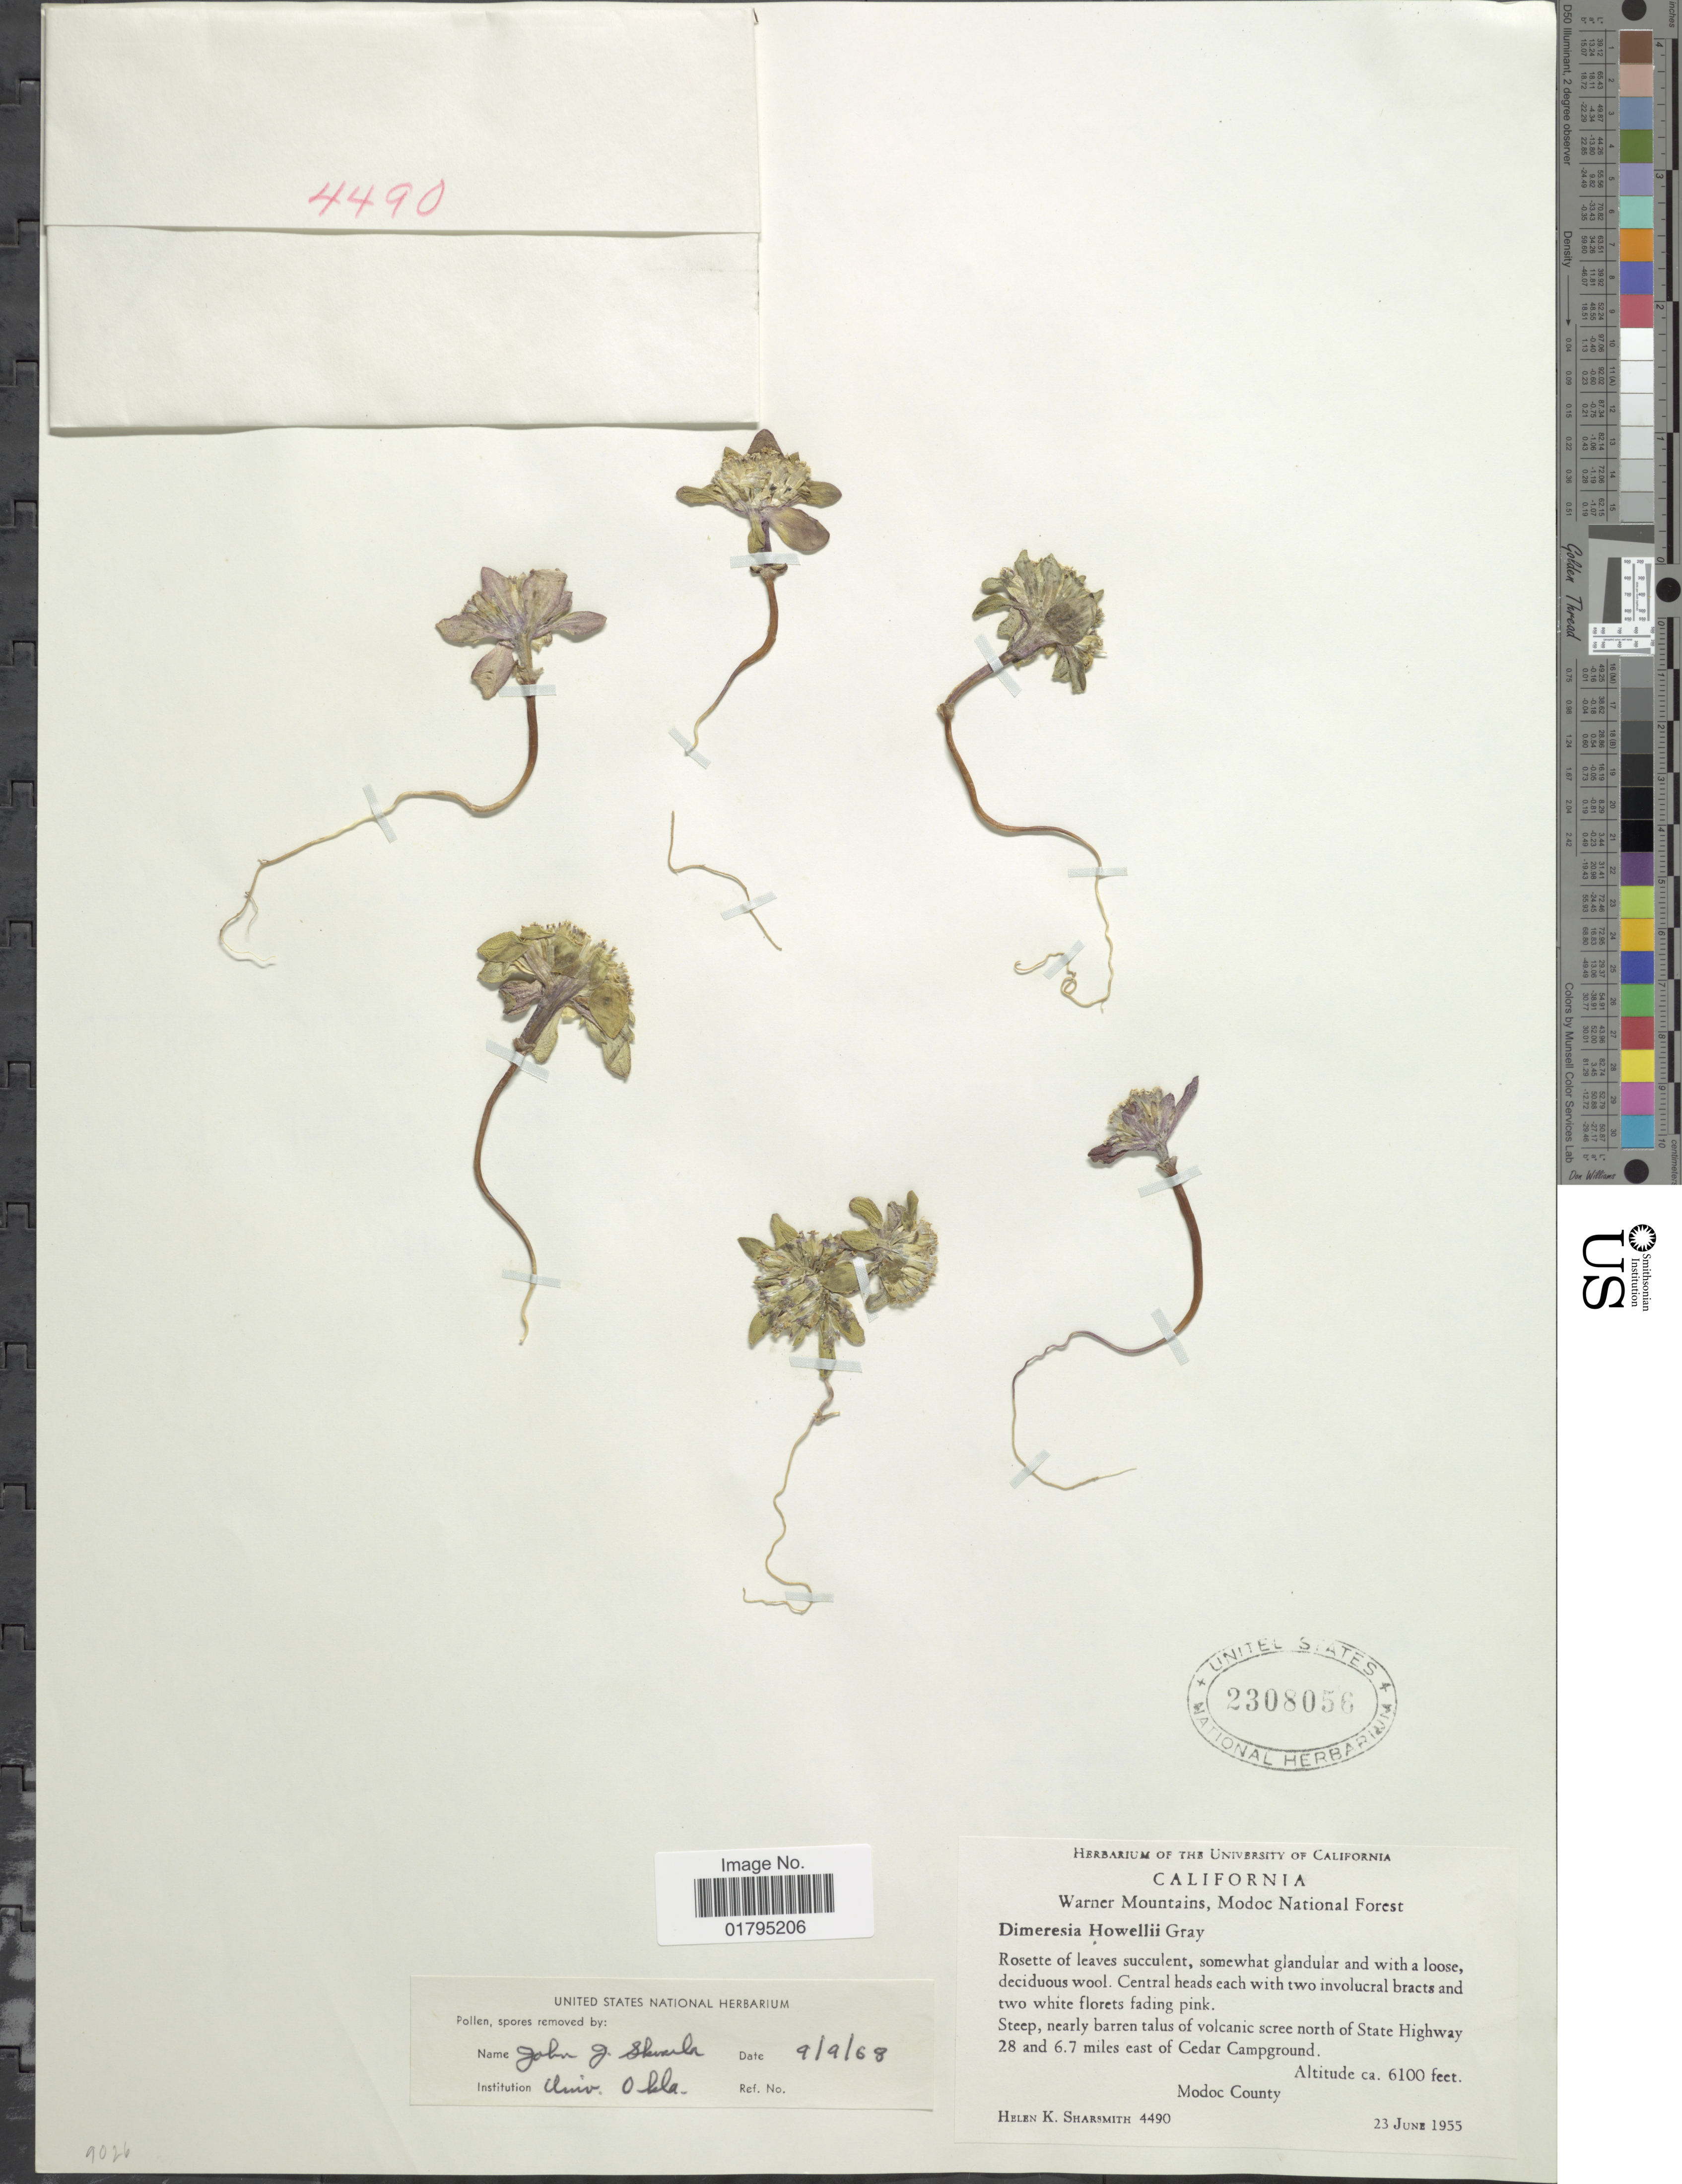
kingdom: Plantae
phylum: Tracheophyta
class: Magnoliopsida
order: Asterales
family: Asteraceae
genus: Dimeresia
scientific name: Dimeresia howellii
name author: A. Gray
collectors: H. Sharsmith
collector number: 4490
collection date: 1955-06-23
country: United States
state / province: California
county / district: Modoc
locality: California, Warner Mountains, Modoc National Forest, Steep, nearly barren talus of volcanic scree north of State Highway 28 and 6.7 miles east of Cedar Campground. Modoc County.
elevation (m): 1859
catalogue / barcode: US 2308056